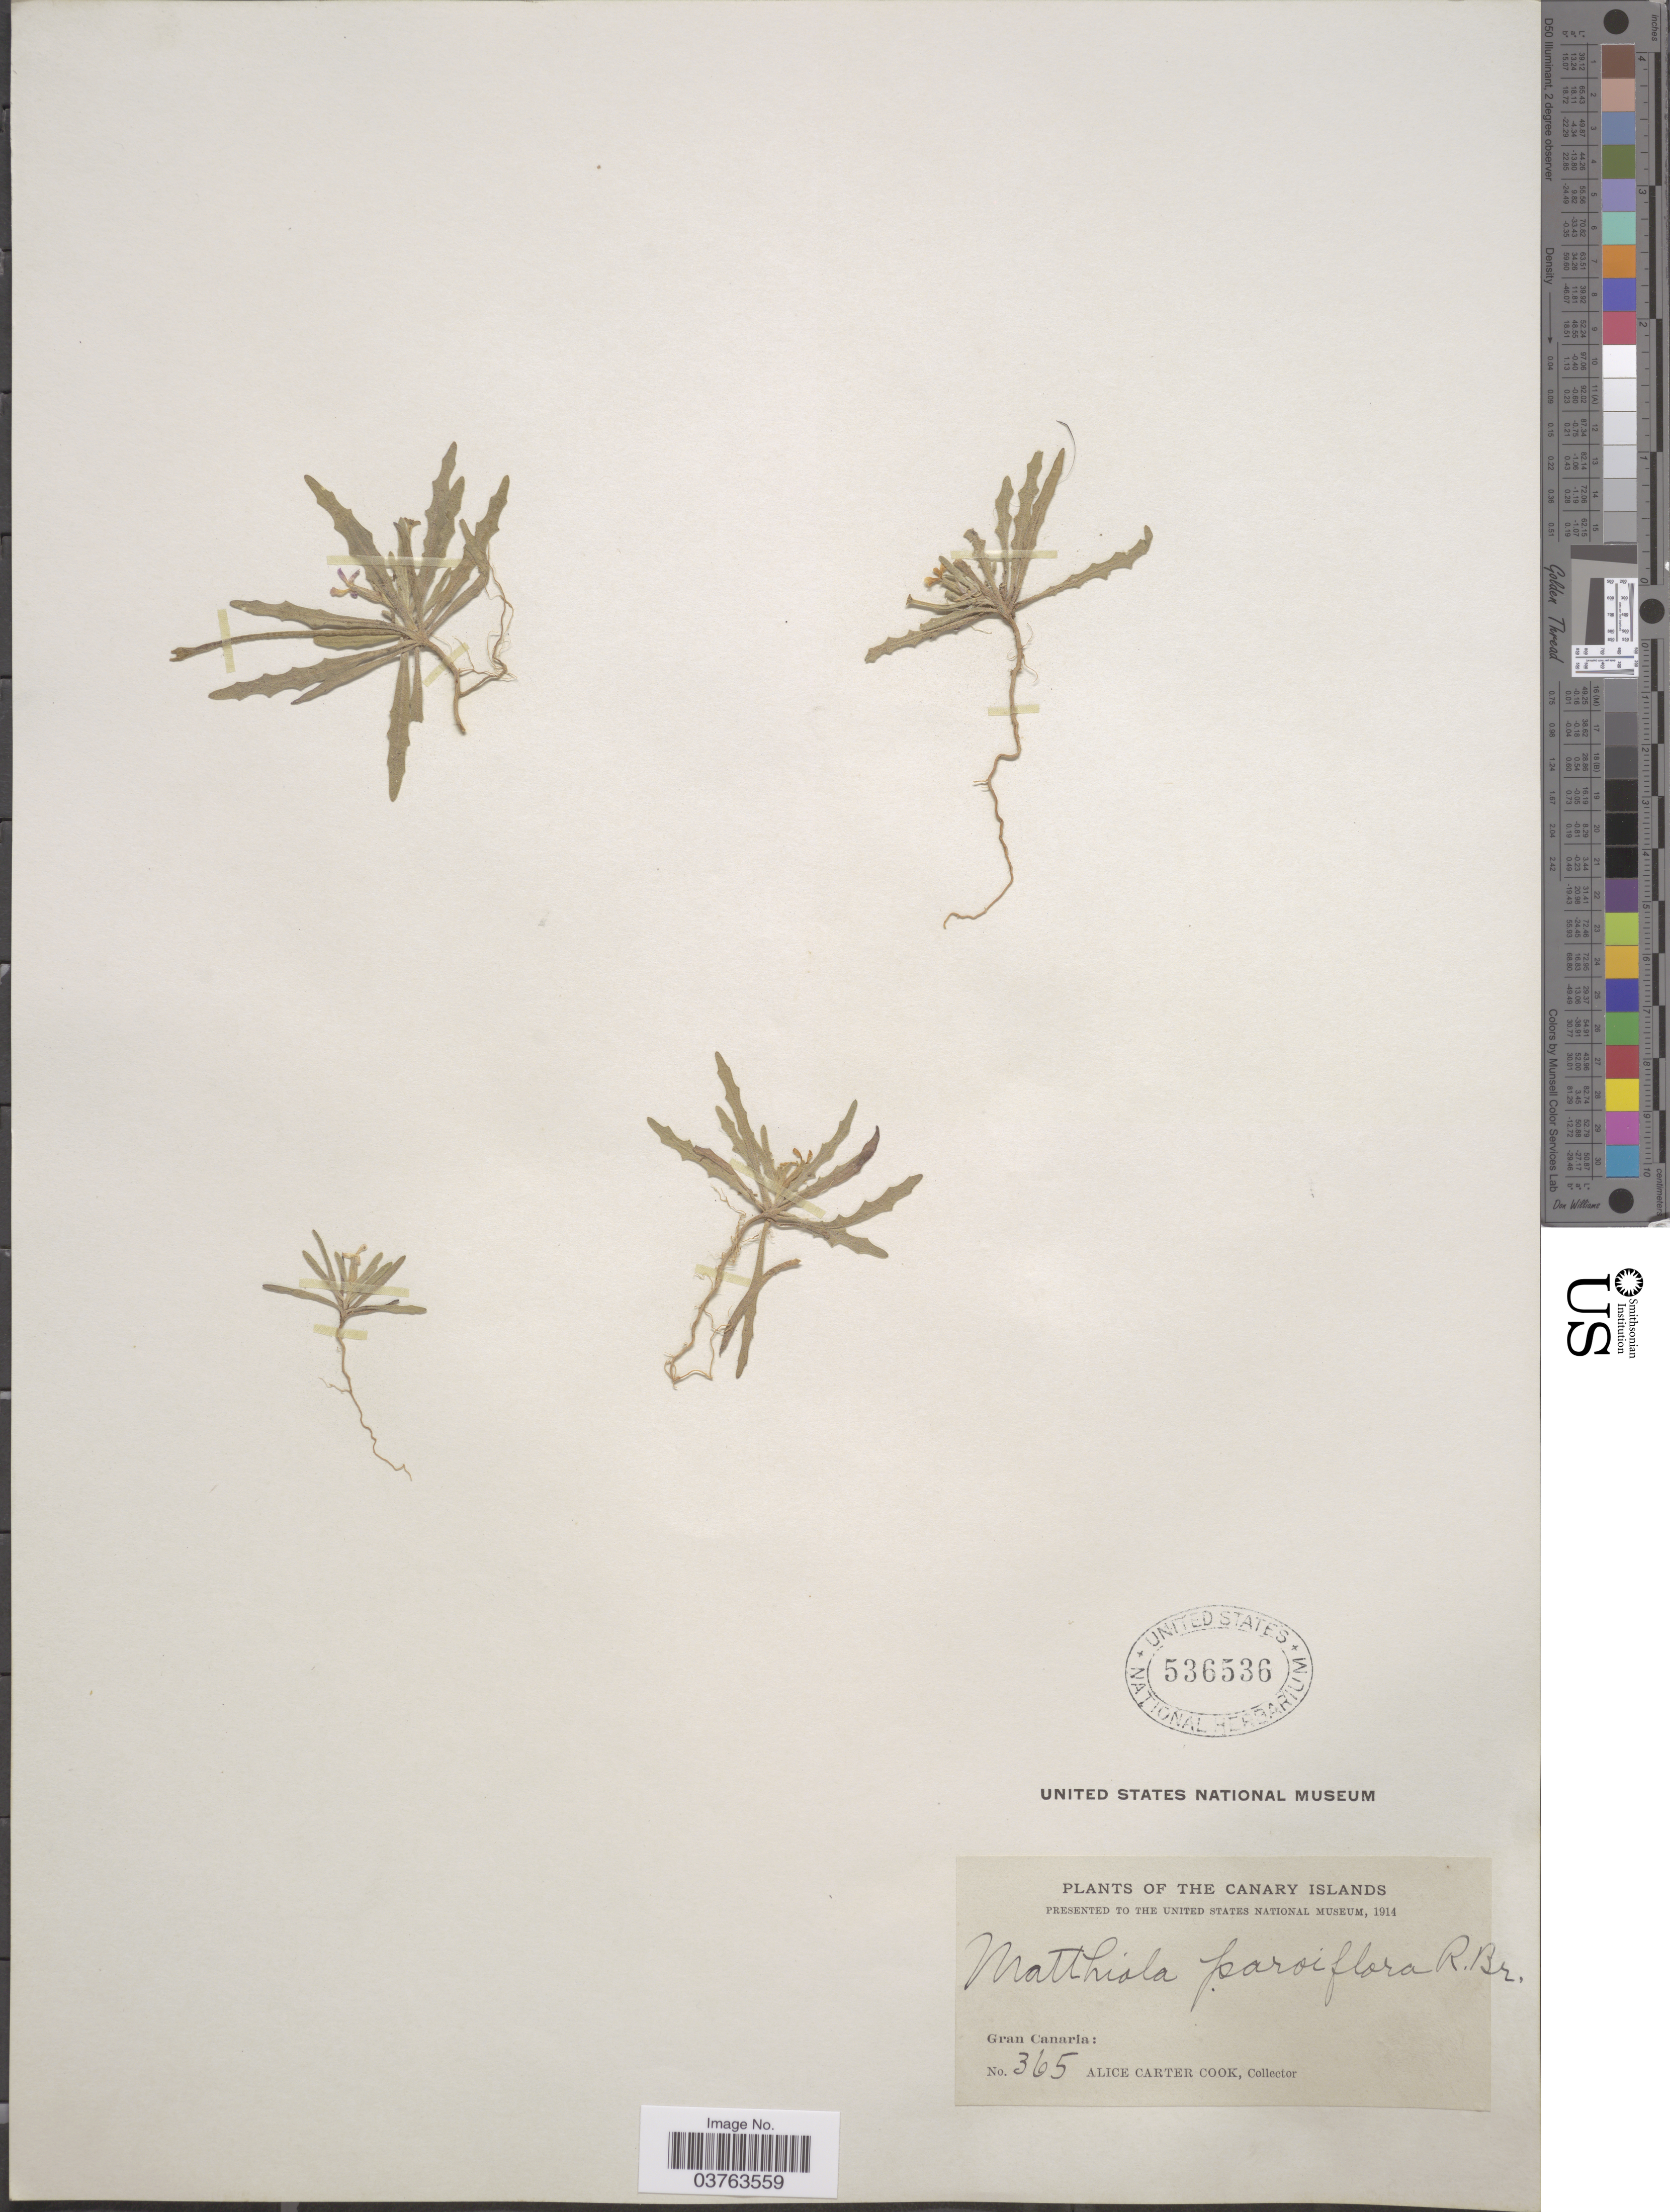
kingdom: Plantae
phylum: Tracheophyta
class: Magnoliopsida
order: Brassicales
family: Brassicaceae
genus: Matthiola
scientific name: Matthiola parviflora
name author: W.T. Aiton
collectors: Alice C. Cook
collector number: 365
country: Spain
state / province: Canarias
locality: The Canary Islands. Gran Canaria.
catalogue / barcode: US 536536